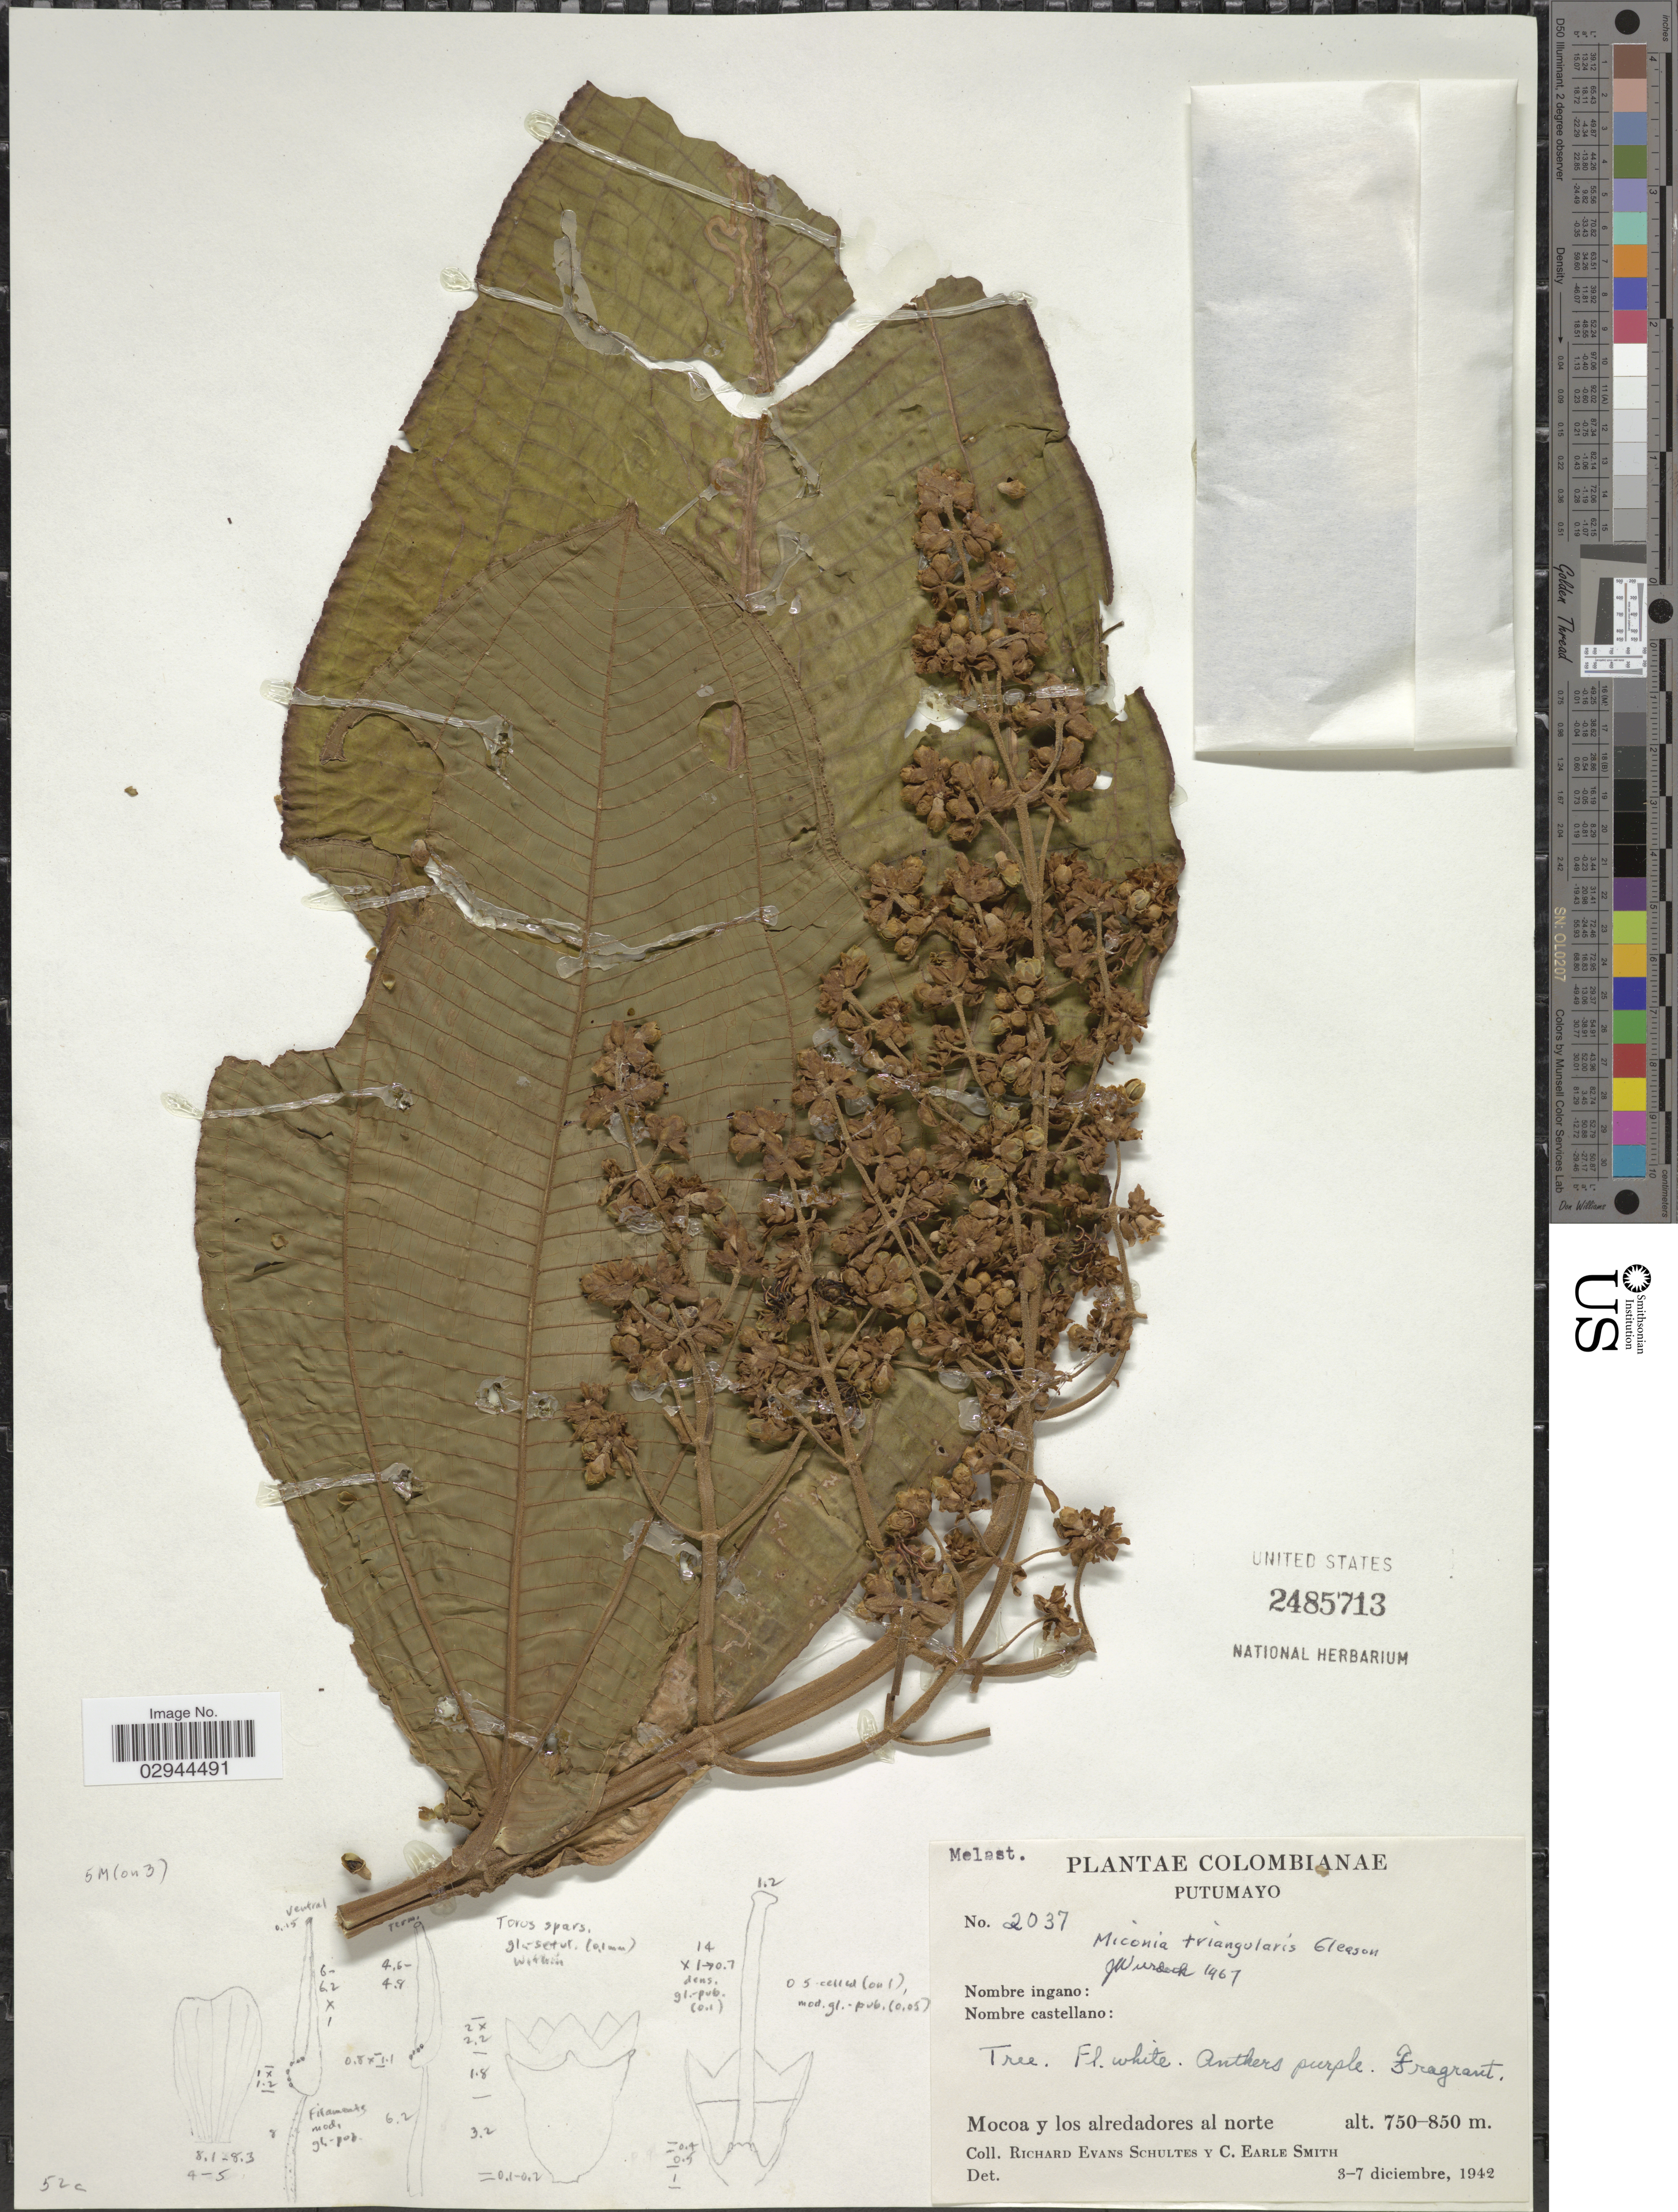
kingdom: Plantae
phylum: Tracheophyta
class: Magnoliopsida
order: Myrtales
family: Melastomataceae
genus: Miconia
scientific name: Miconia triangularis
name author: Gleason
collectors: R. E. Schultes & C. E. Smith Jr.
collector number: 2037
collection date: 1942-12-03/1942-12-07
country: Colombia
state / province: Putumayo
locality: Mocoa y los alredadores al norte.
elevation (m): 750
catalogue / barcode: US 2485713